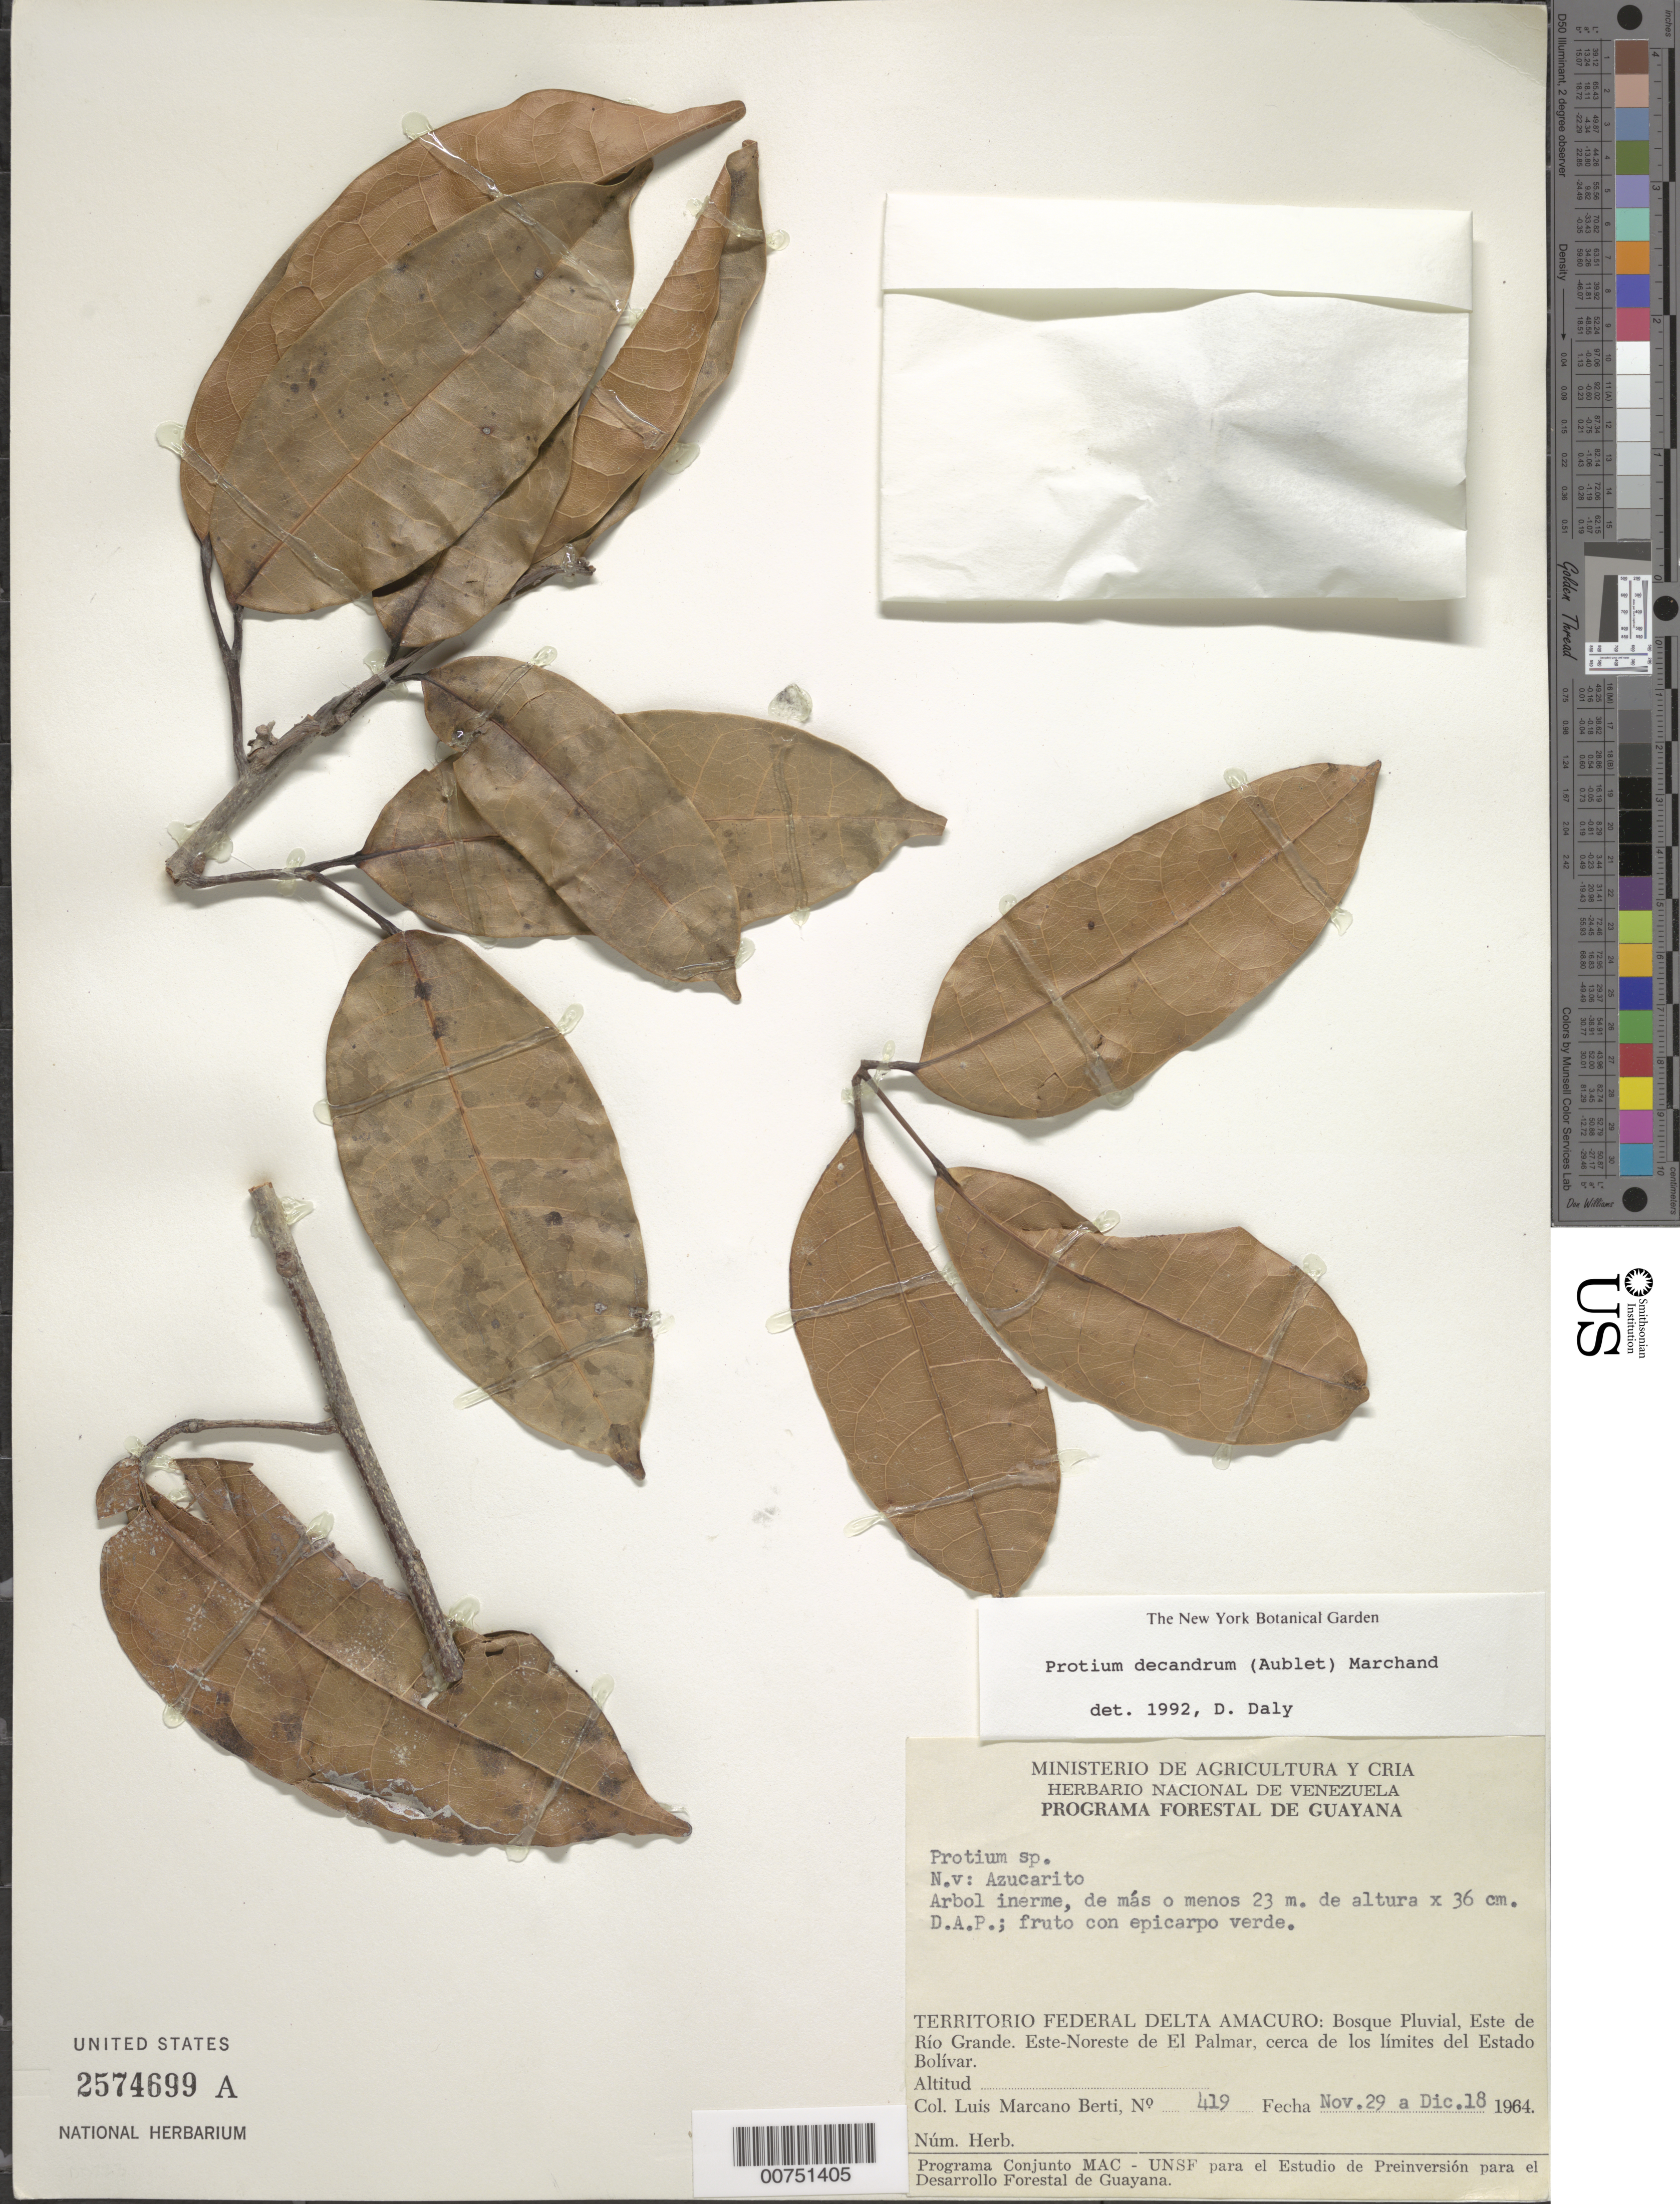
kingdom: Plantae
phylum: Tracheophyta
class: Magnoliopsida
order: Sapindales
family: Burseraceae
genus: Protium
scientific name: Protium decandrum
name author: (Aubl.) Marchand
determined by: Daly, D. C.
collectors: L. Marcano-Berti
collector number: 419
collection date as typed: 29-Nov-64 to Dec-62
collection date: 1962-12/1964-11-29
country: Venezuela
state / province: Delta Amacuro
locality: Este de Río Grande, ENE de El Palmar, cerca de los limites del Estado Bolívar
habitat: Bosque pluvial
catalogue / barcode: US 2574699A